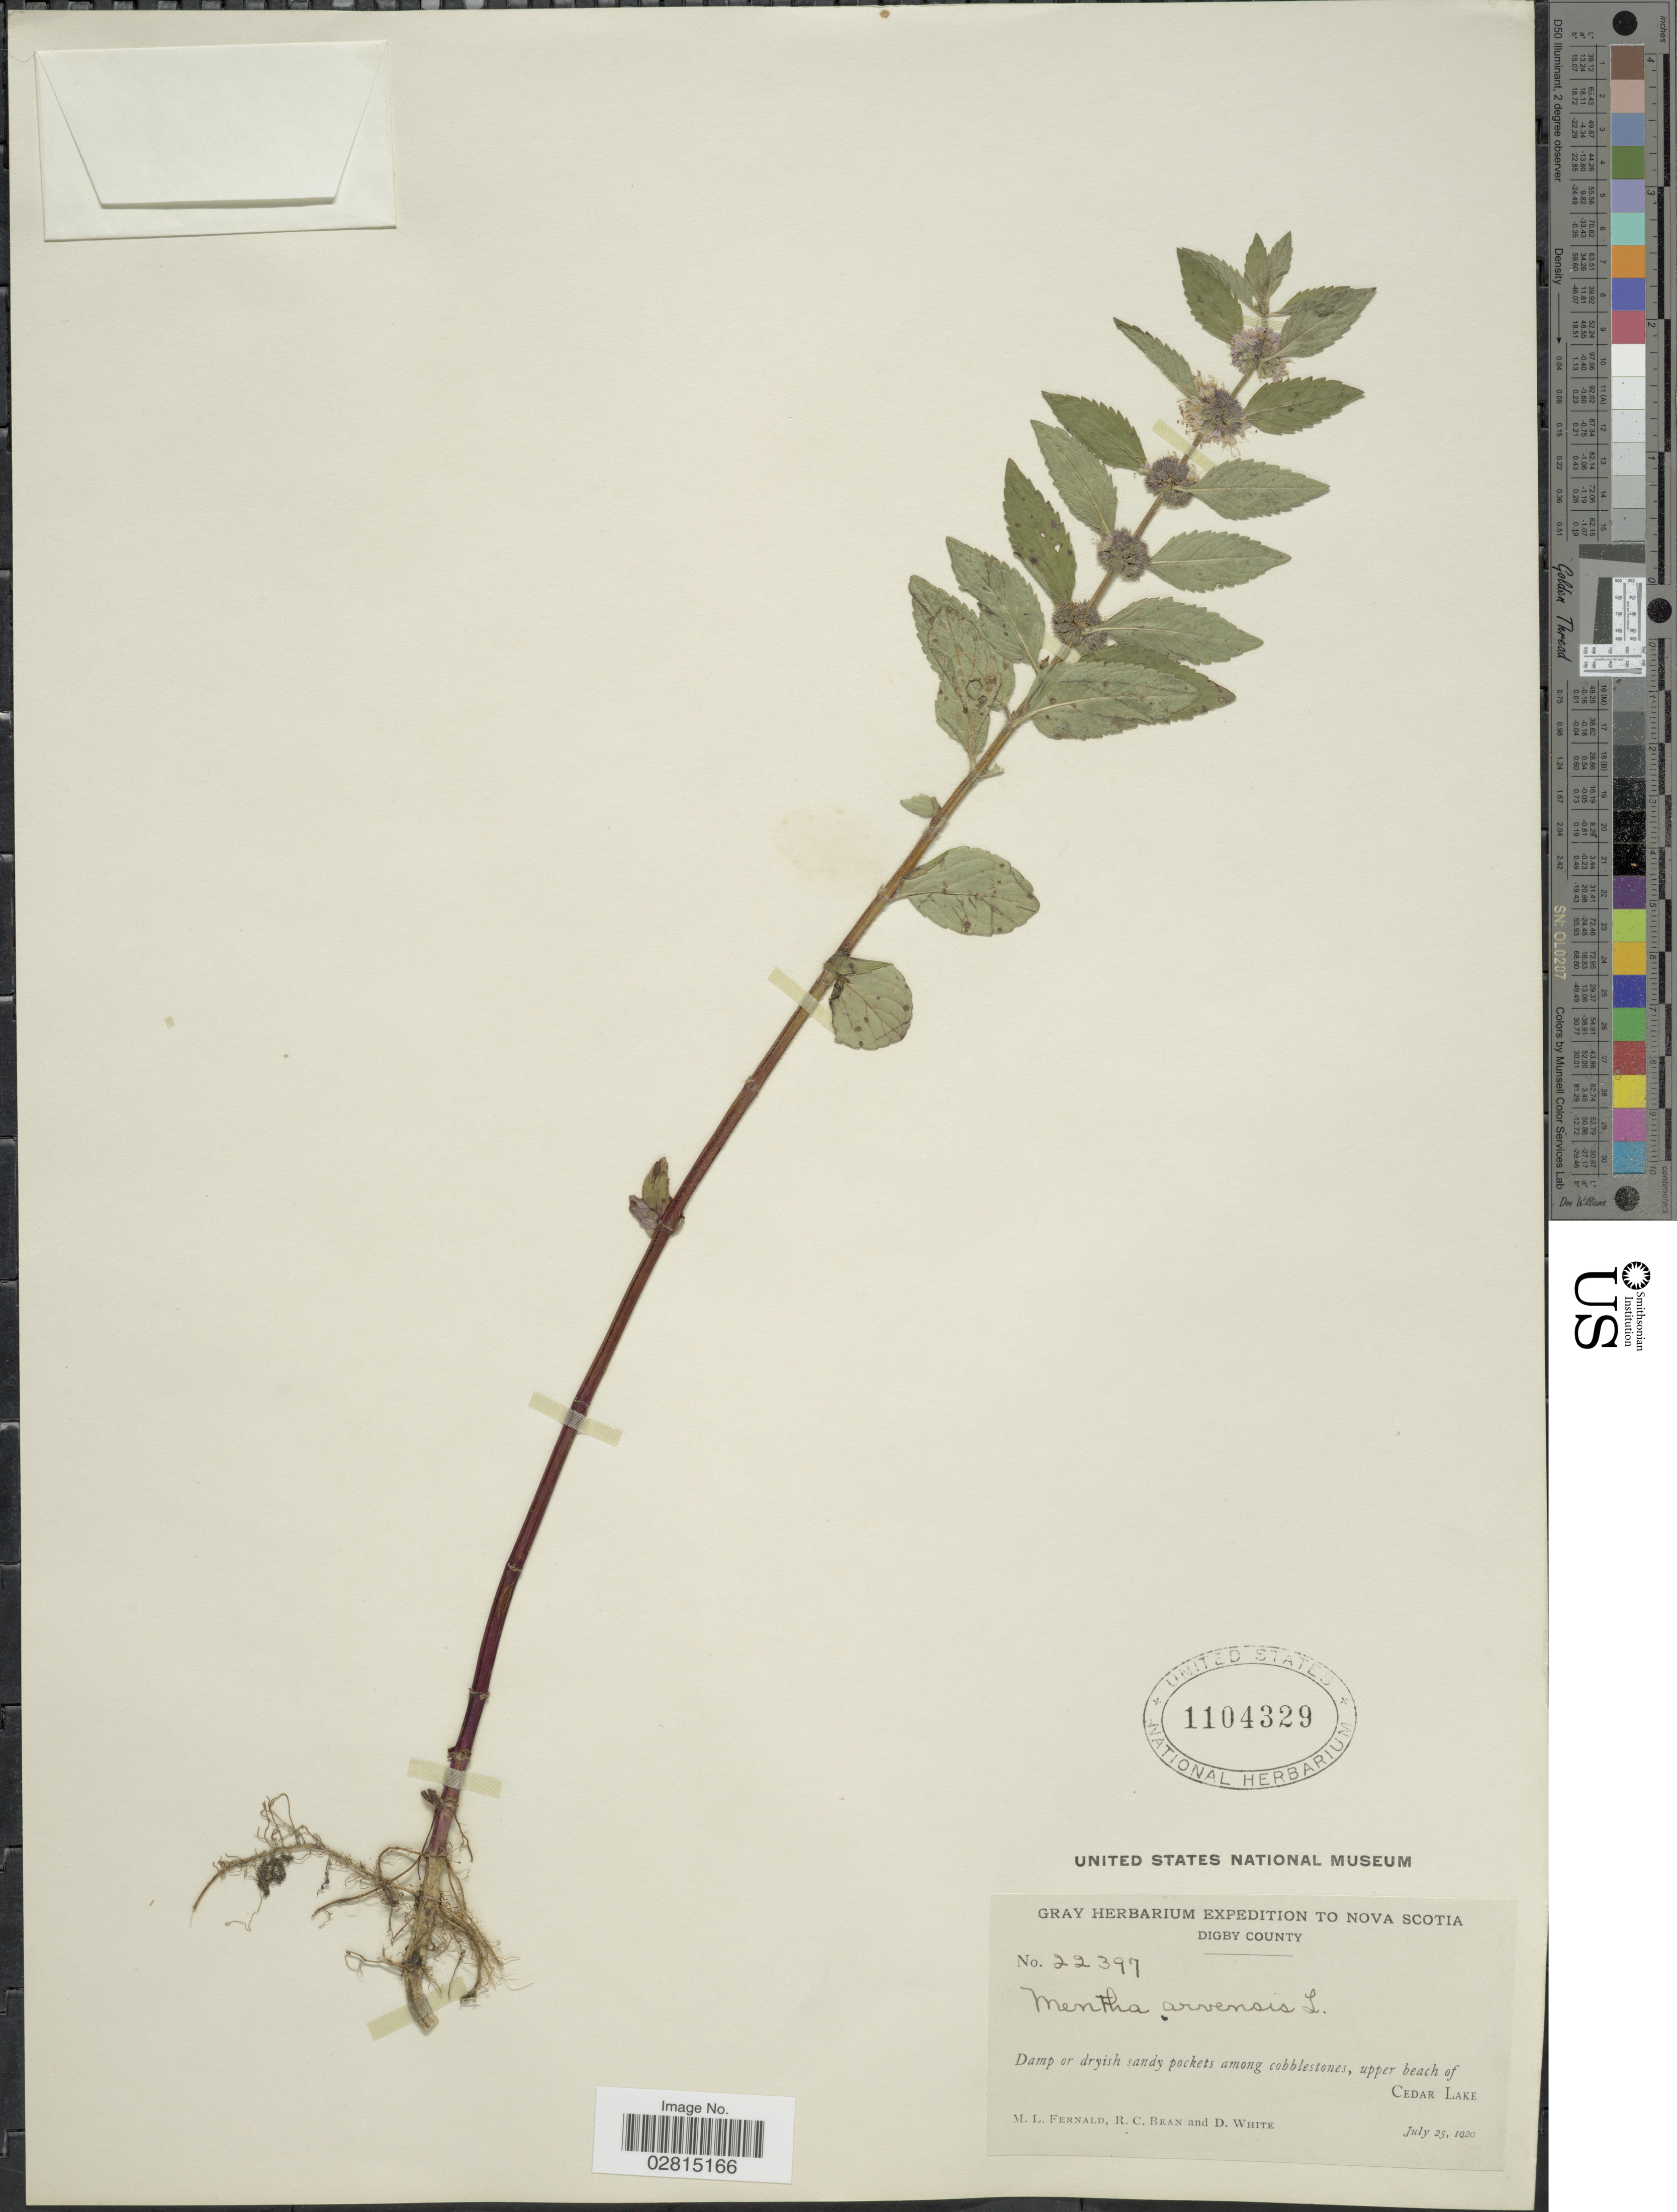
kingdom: Plantae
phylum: Tracheophyta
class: Magnoliopsida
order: Lamiales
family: Lamiaceae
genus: Mentha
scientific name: Mentha arvensis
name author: L.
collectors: M. L. Fernald, R. Bean & D. White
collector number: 22397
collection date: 1920-07-25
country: Canada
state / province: Nova Scotia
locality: Digby County, upper beach of Cedar Lake.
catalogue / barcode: US 1104329